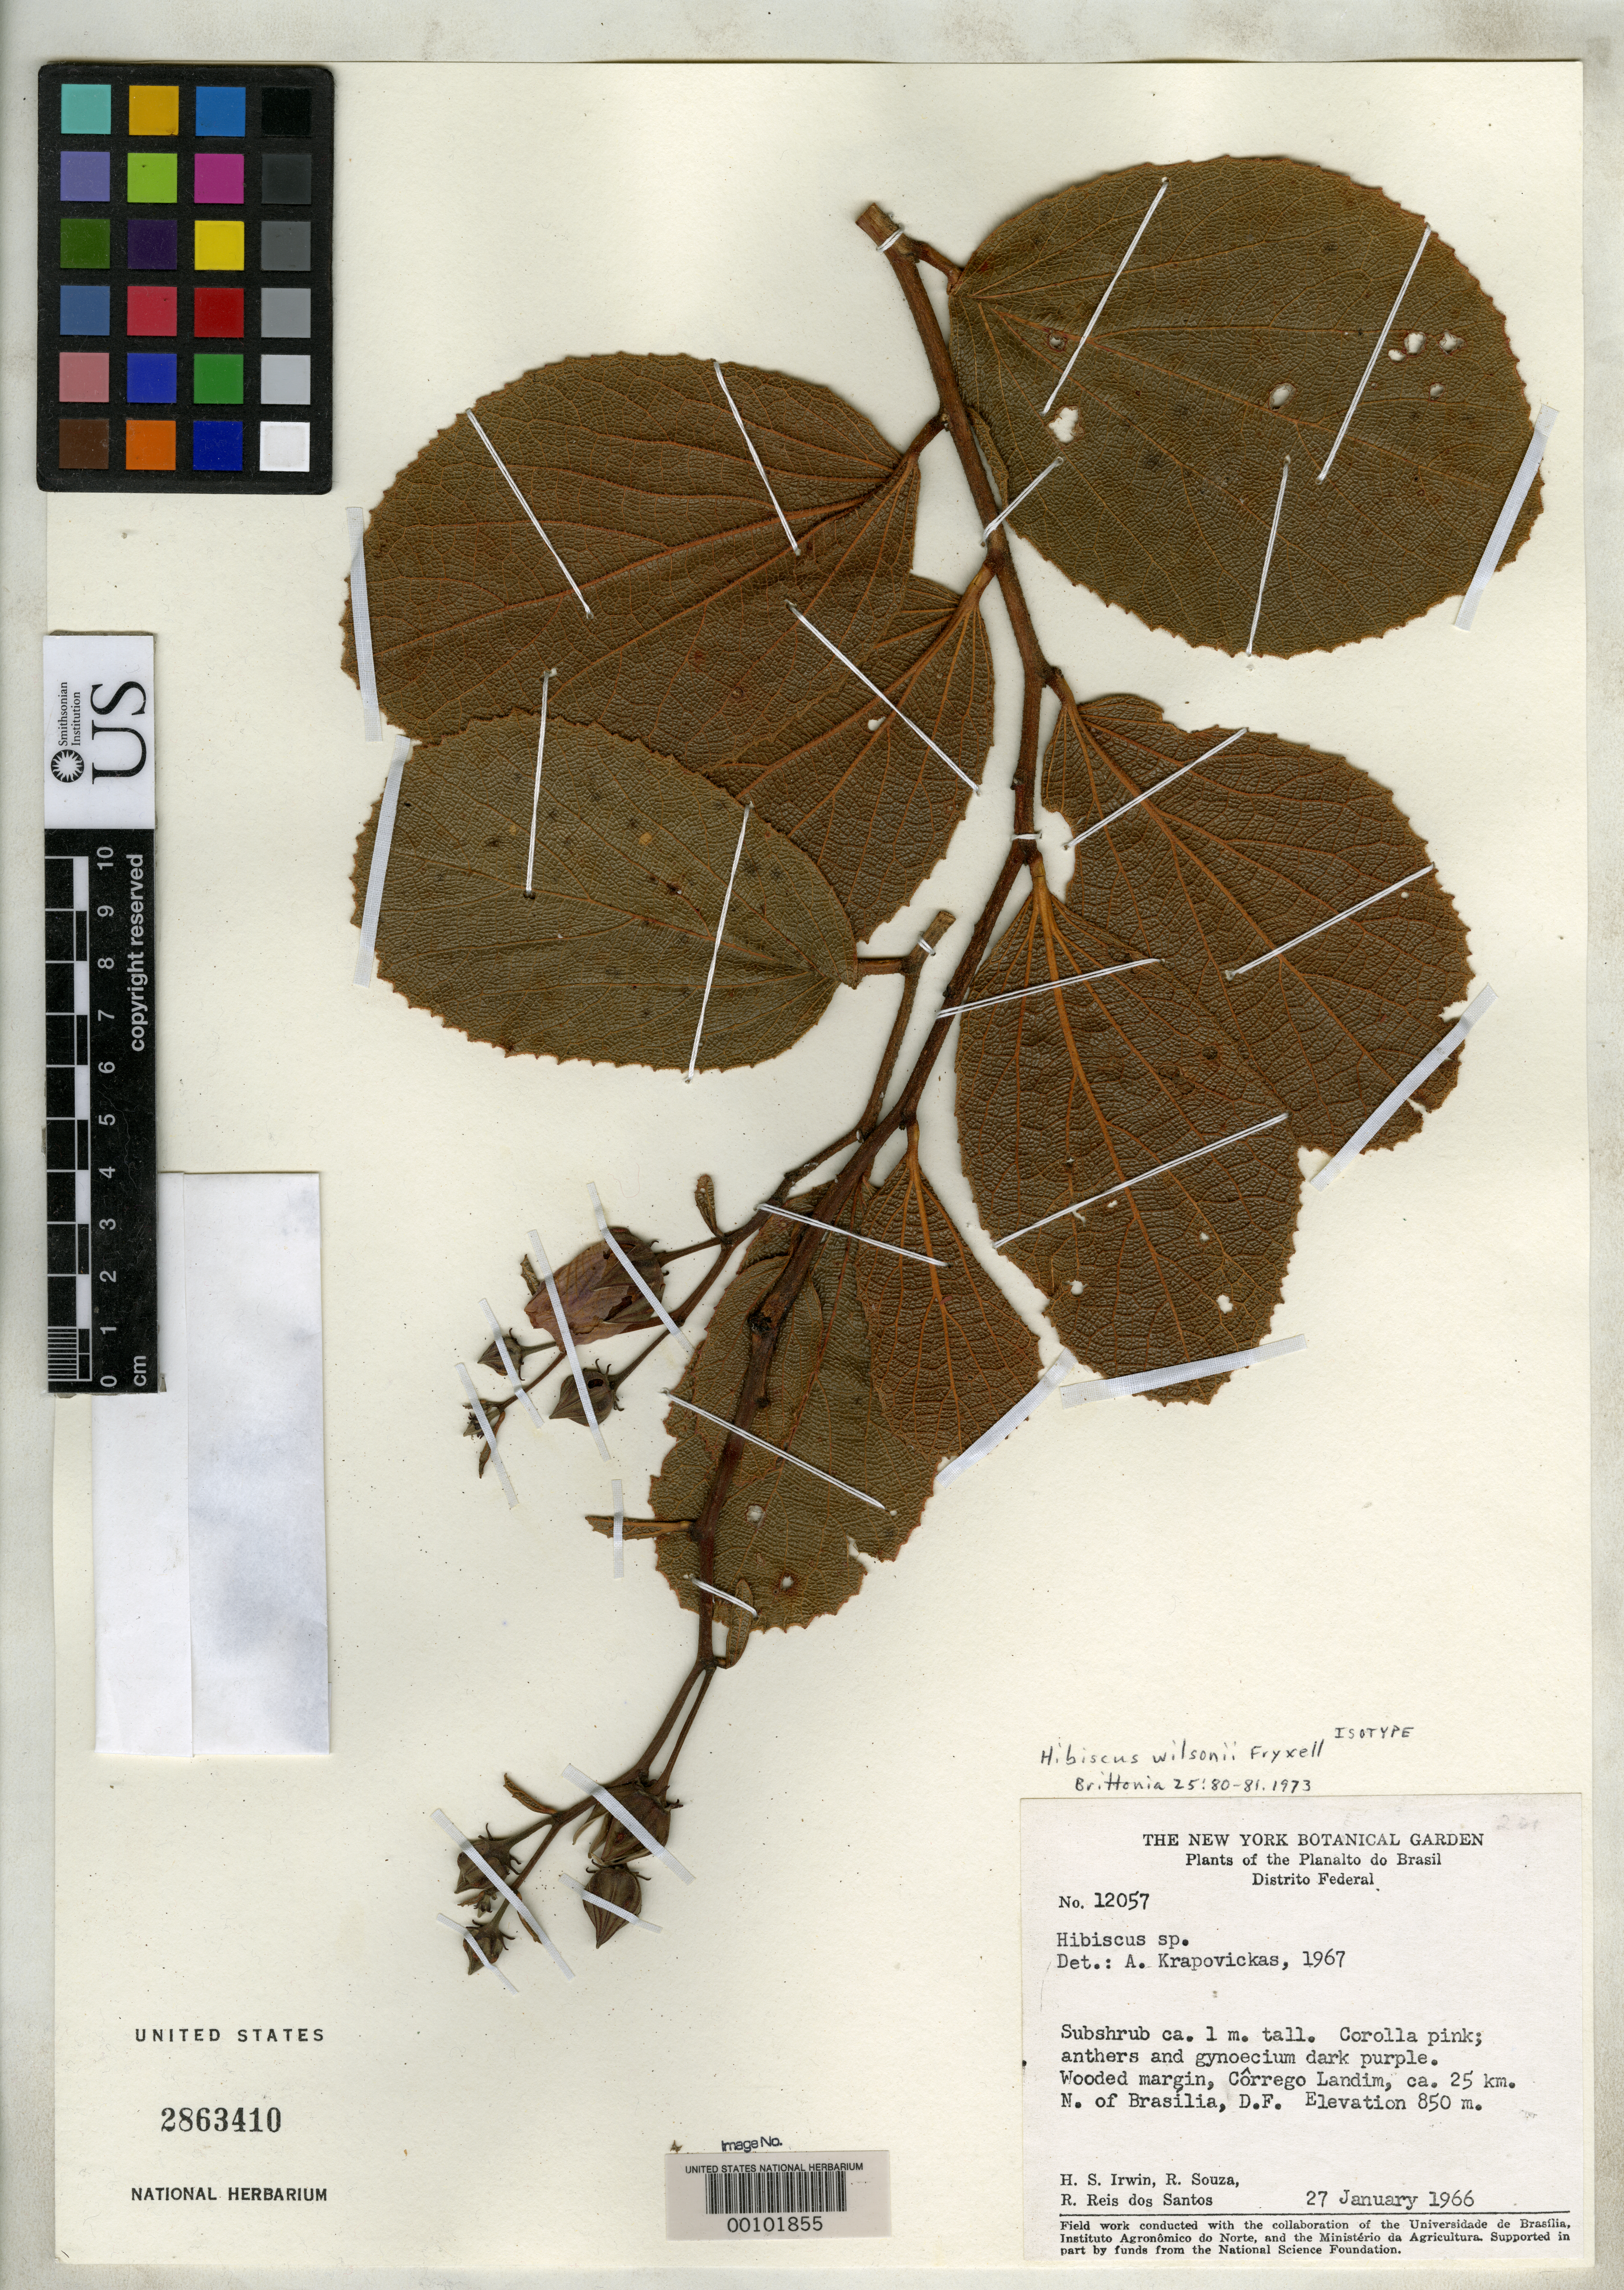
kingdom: Plantae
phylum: Tracheophyta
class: Magnoliopsida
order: Malvales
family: Malvaceae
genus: Hibiscus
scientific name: Hibiscus wilsonii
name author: Fryxell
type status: Isotype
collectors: H. Irwin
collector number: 12057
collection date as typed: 27 Jan 1966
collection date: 1966-01-27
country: Brazil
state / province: Distrito Federal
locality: Corrego Landim, ca. 25 km. N of Brasilia.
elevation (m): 850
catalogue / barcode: US 2863410